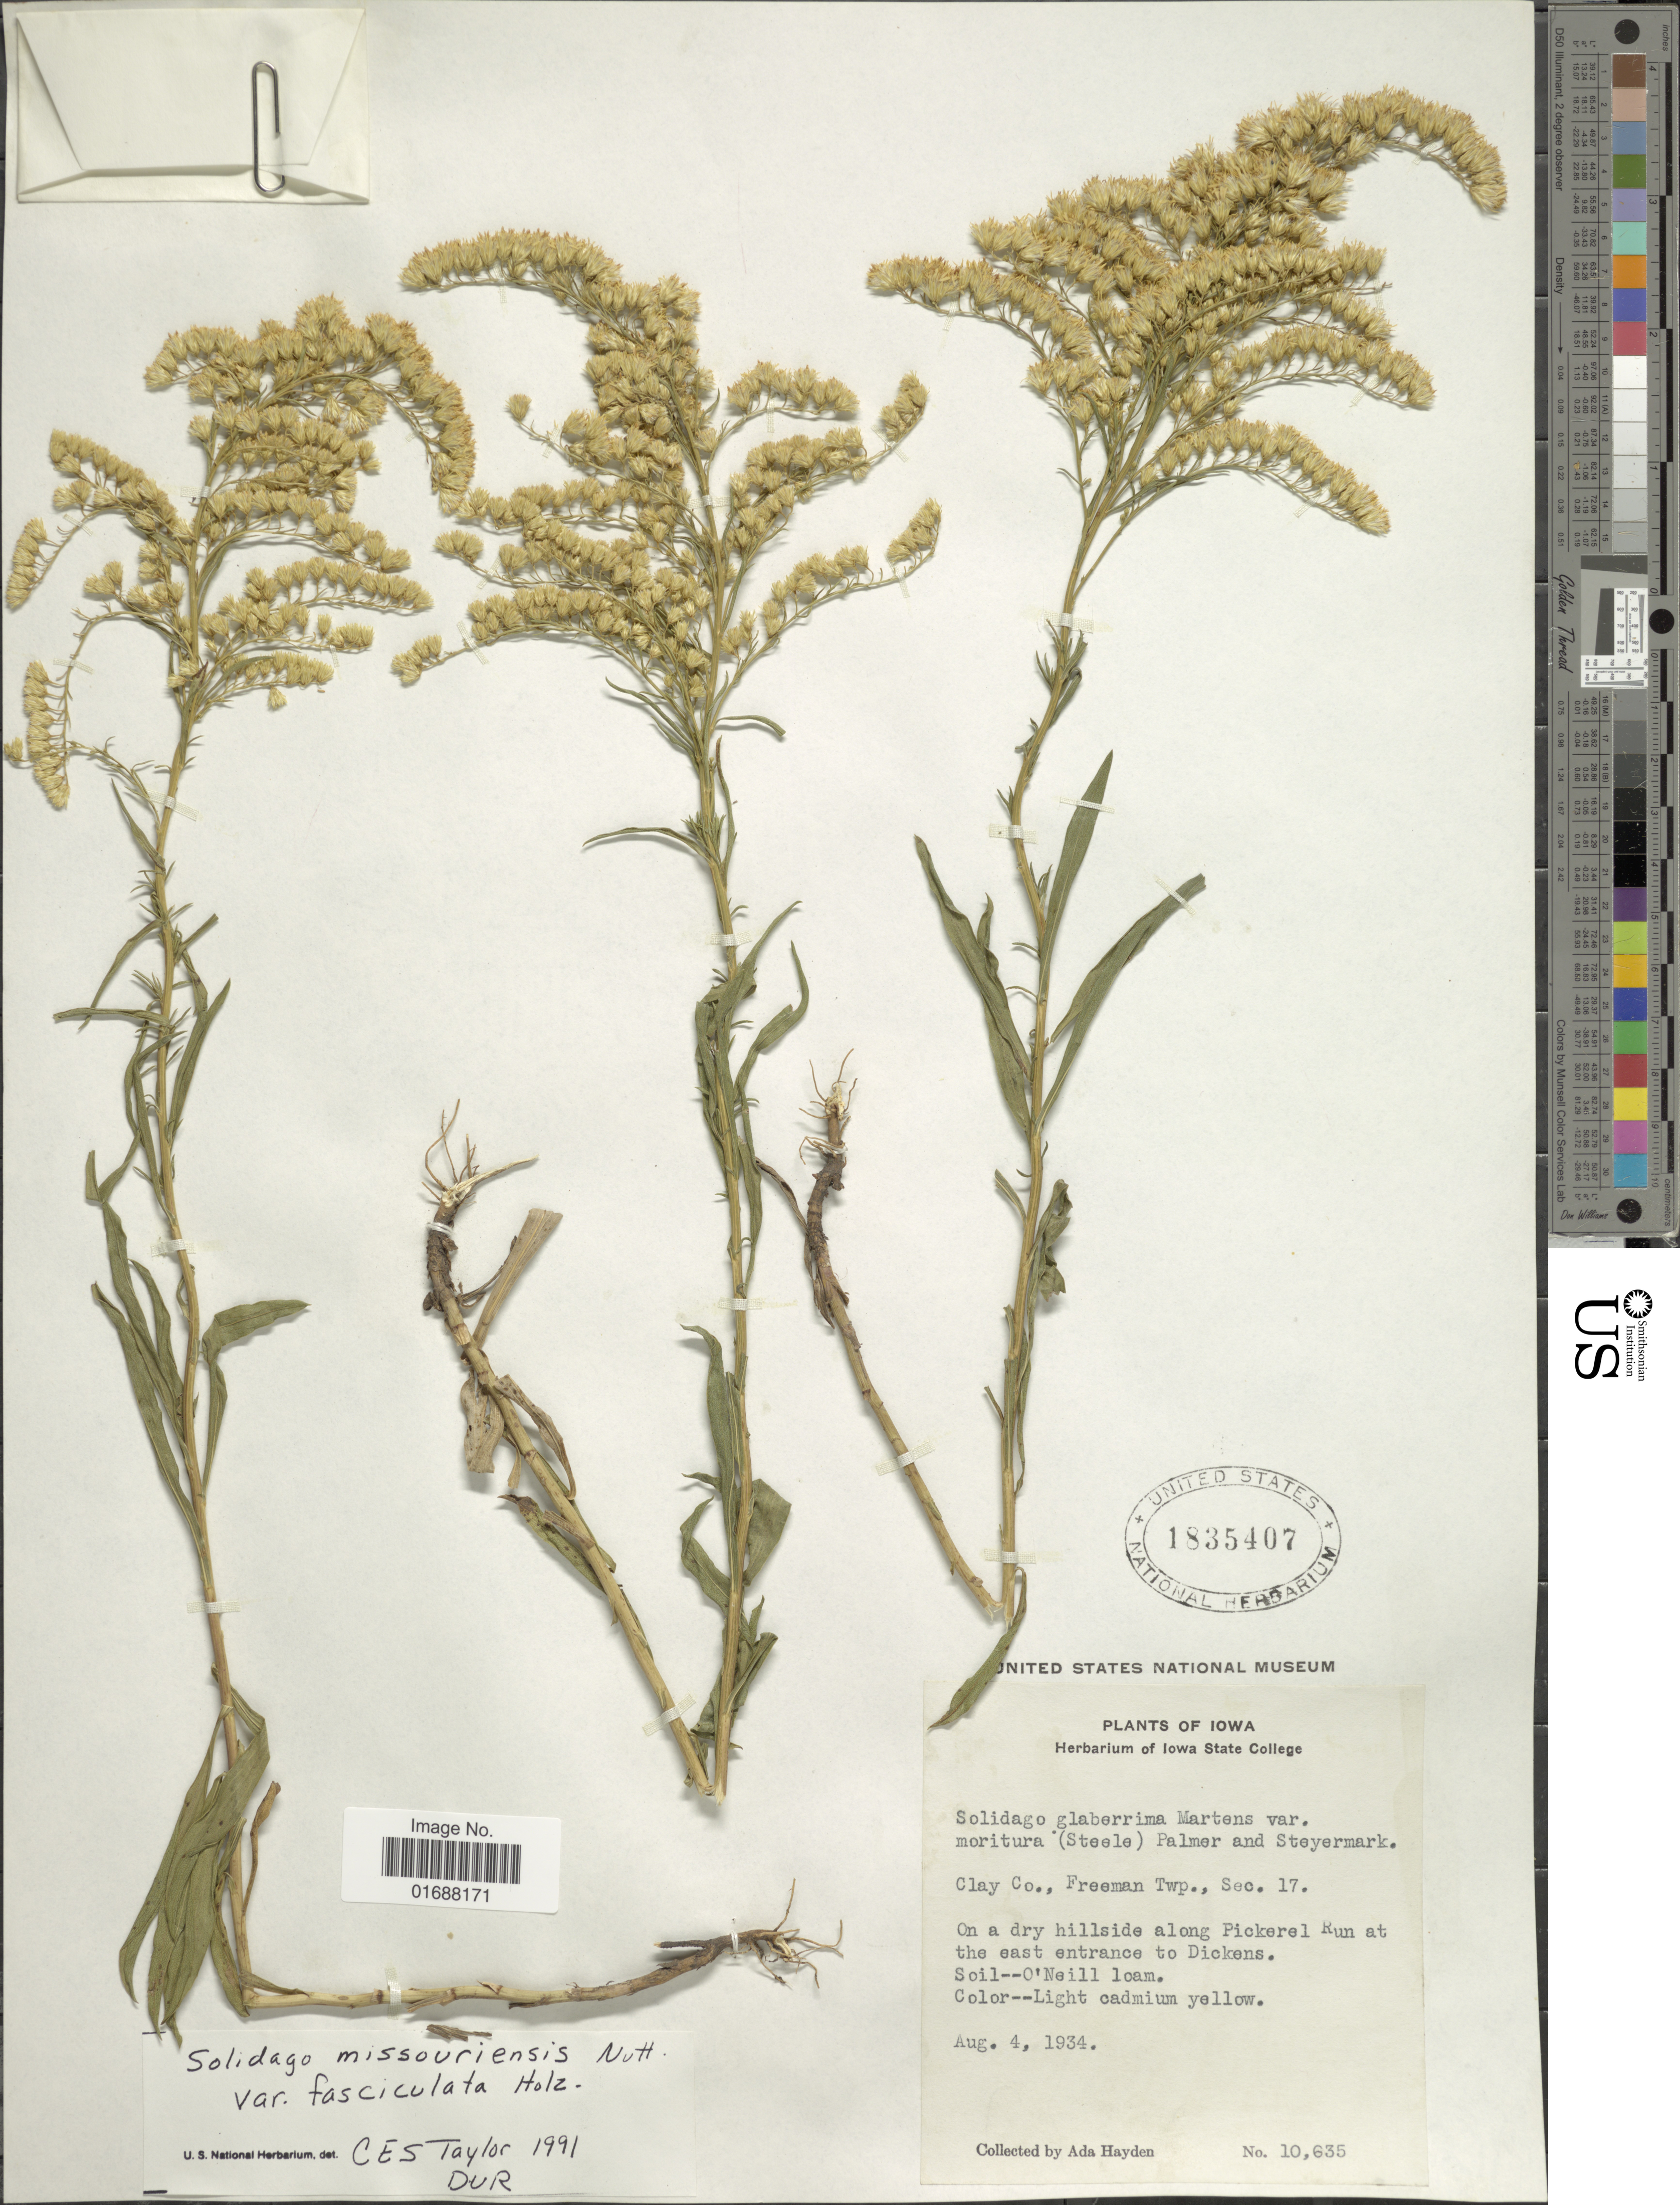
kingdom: Plantae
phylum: Tracheophyta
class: Magnoliopsida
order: Asterales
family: Asteraceae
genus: Solidago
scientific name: Solidago missouriensis var. fasciculata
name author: Holz.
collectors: Ada Hayden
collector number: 10635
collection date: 1934-08-04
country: United States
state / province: Iowa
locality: Iowa Clay Co., Freeman Twp., Sec.17.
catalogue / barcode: US 1835407